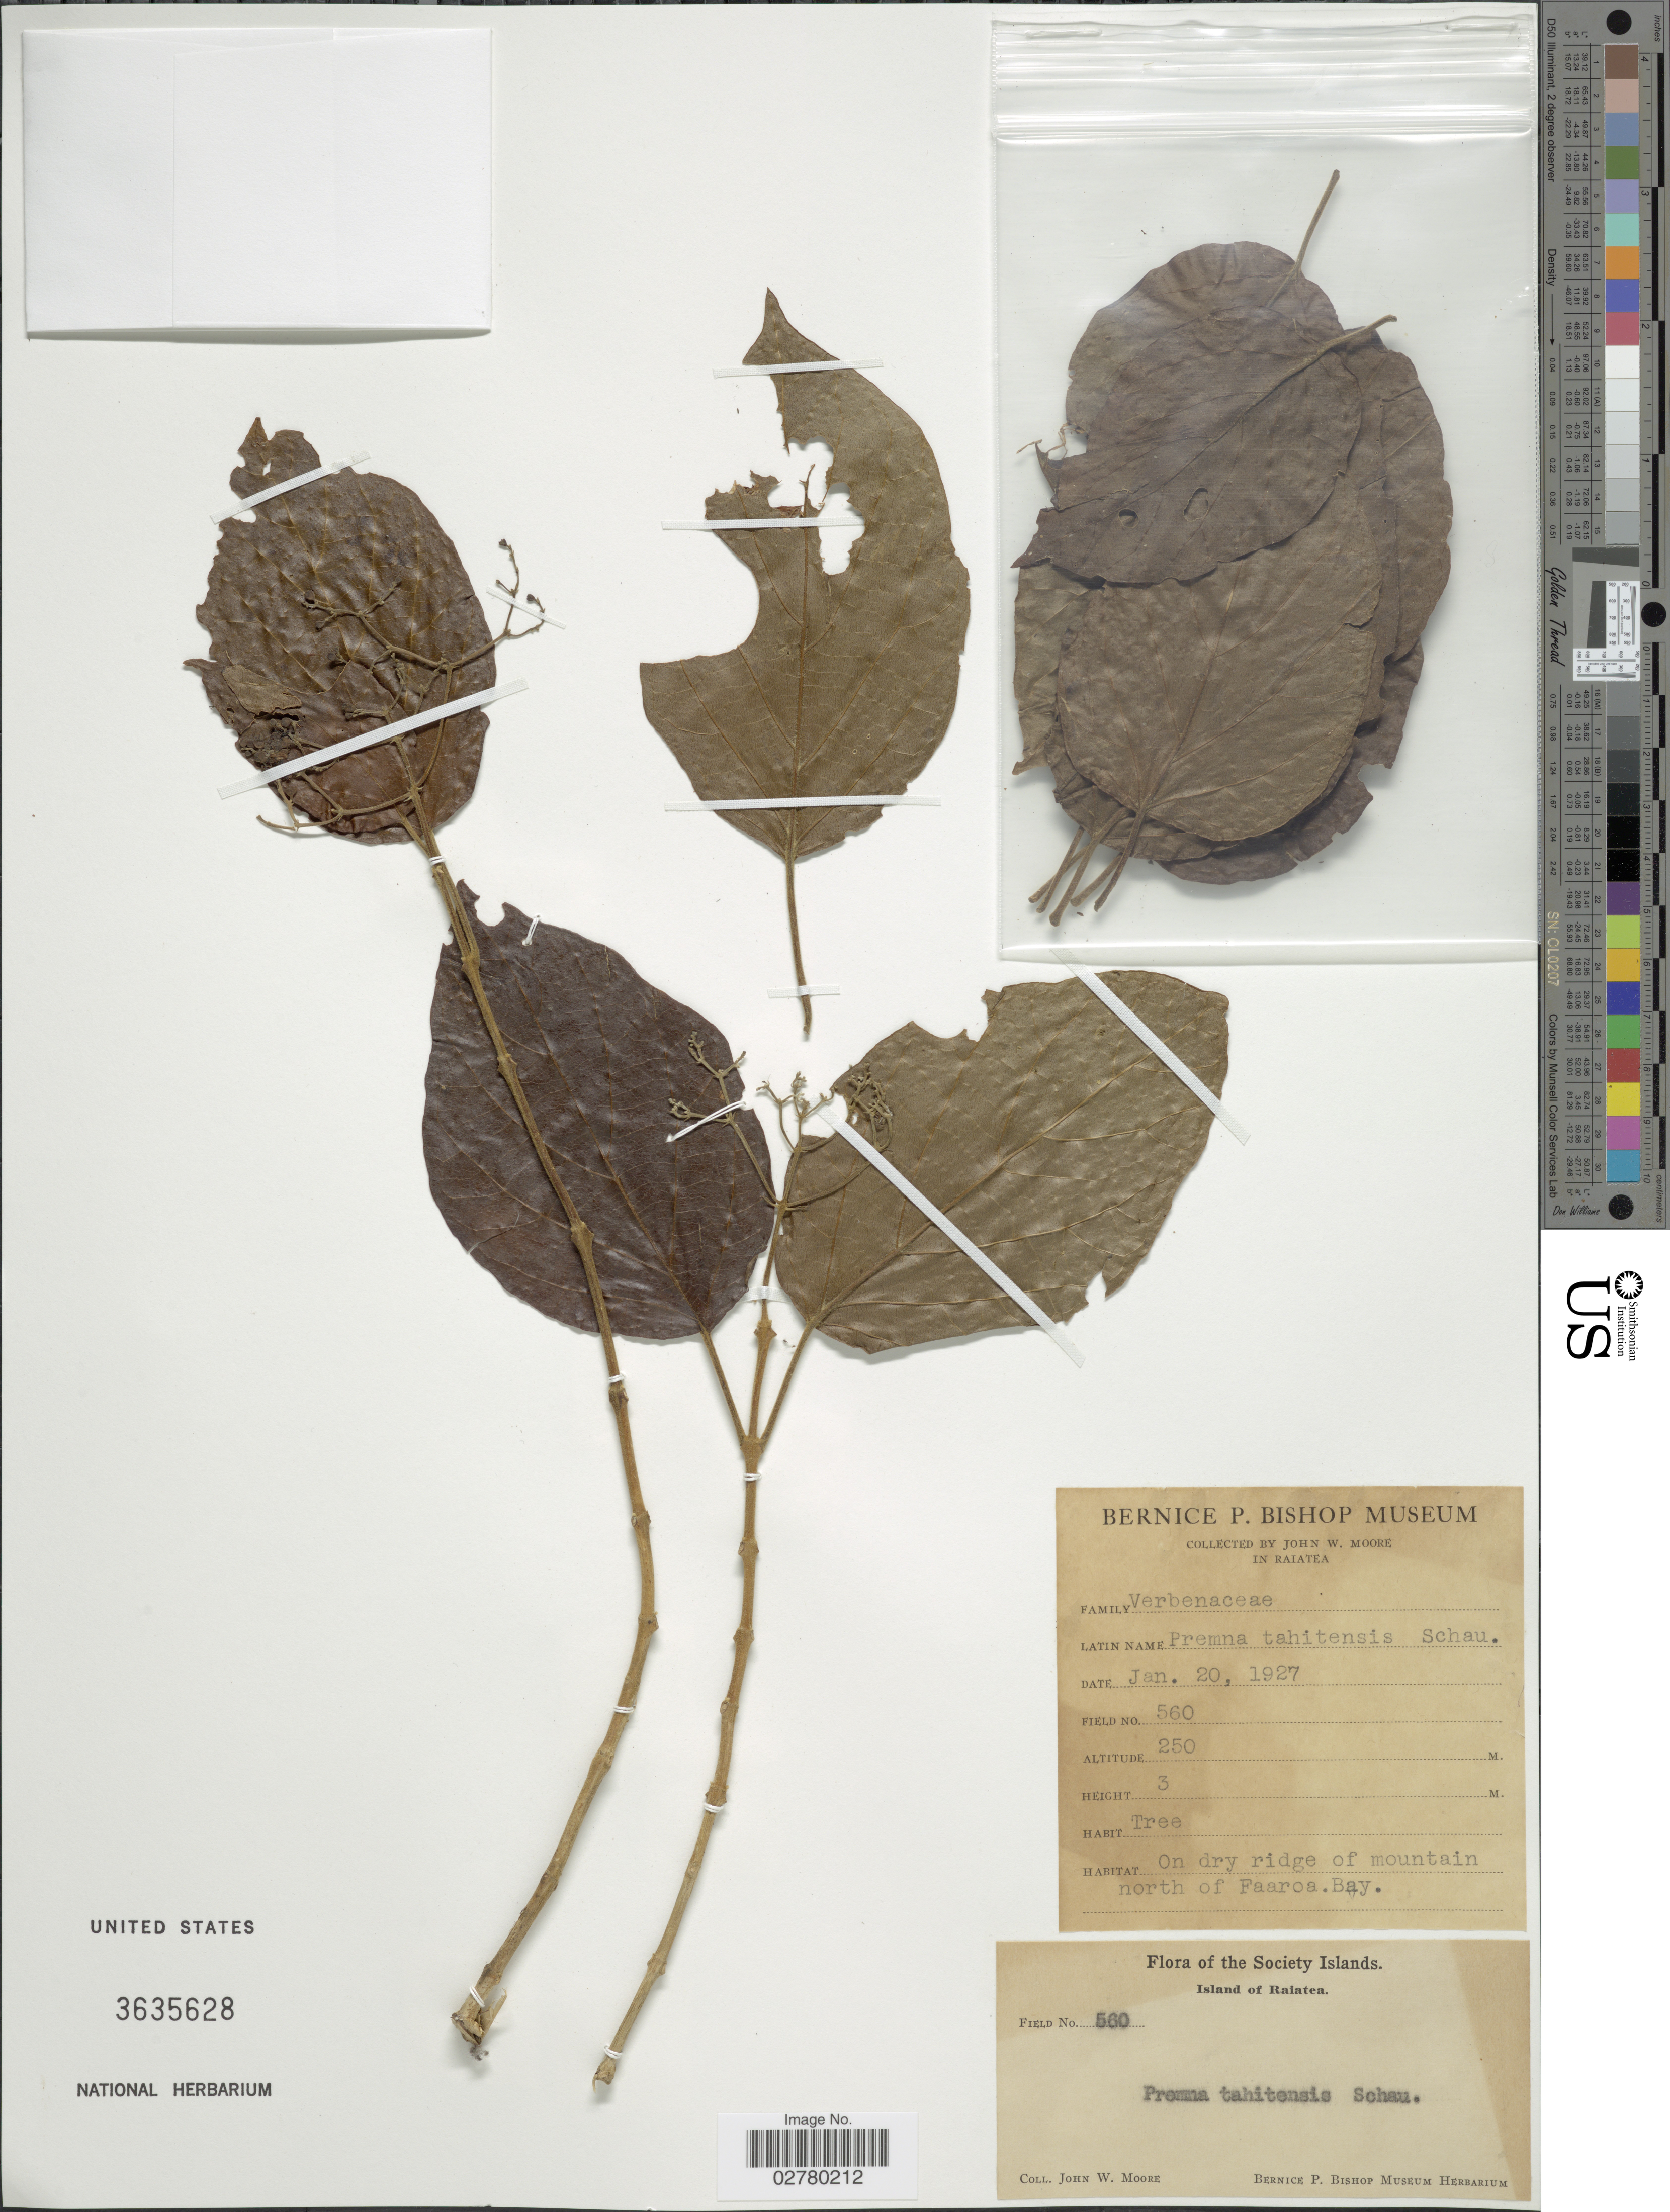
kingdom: Plantae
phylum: Tracheophyta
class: Magnoliopsida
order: Lamiales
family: Lamiaceae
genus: Premna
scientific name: Premna taitensis var. taitensis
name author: Schauer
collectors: J. Moore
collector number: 560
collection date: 1927-01-20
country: French Polynesia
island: Raiatea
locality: Society Islands. Island of Raiatea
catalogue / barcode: US 3635628